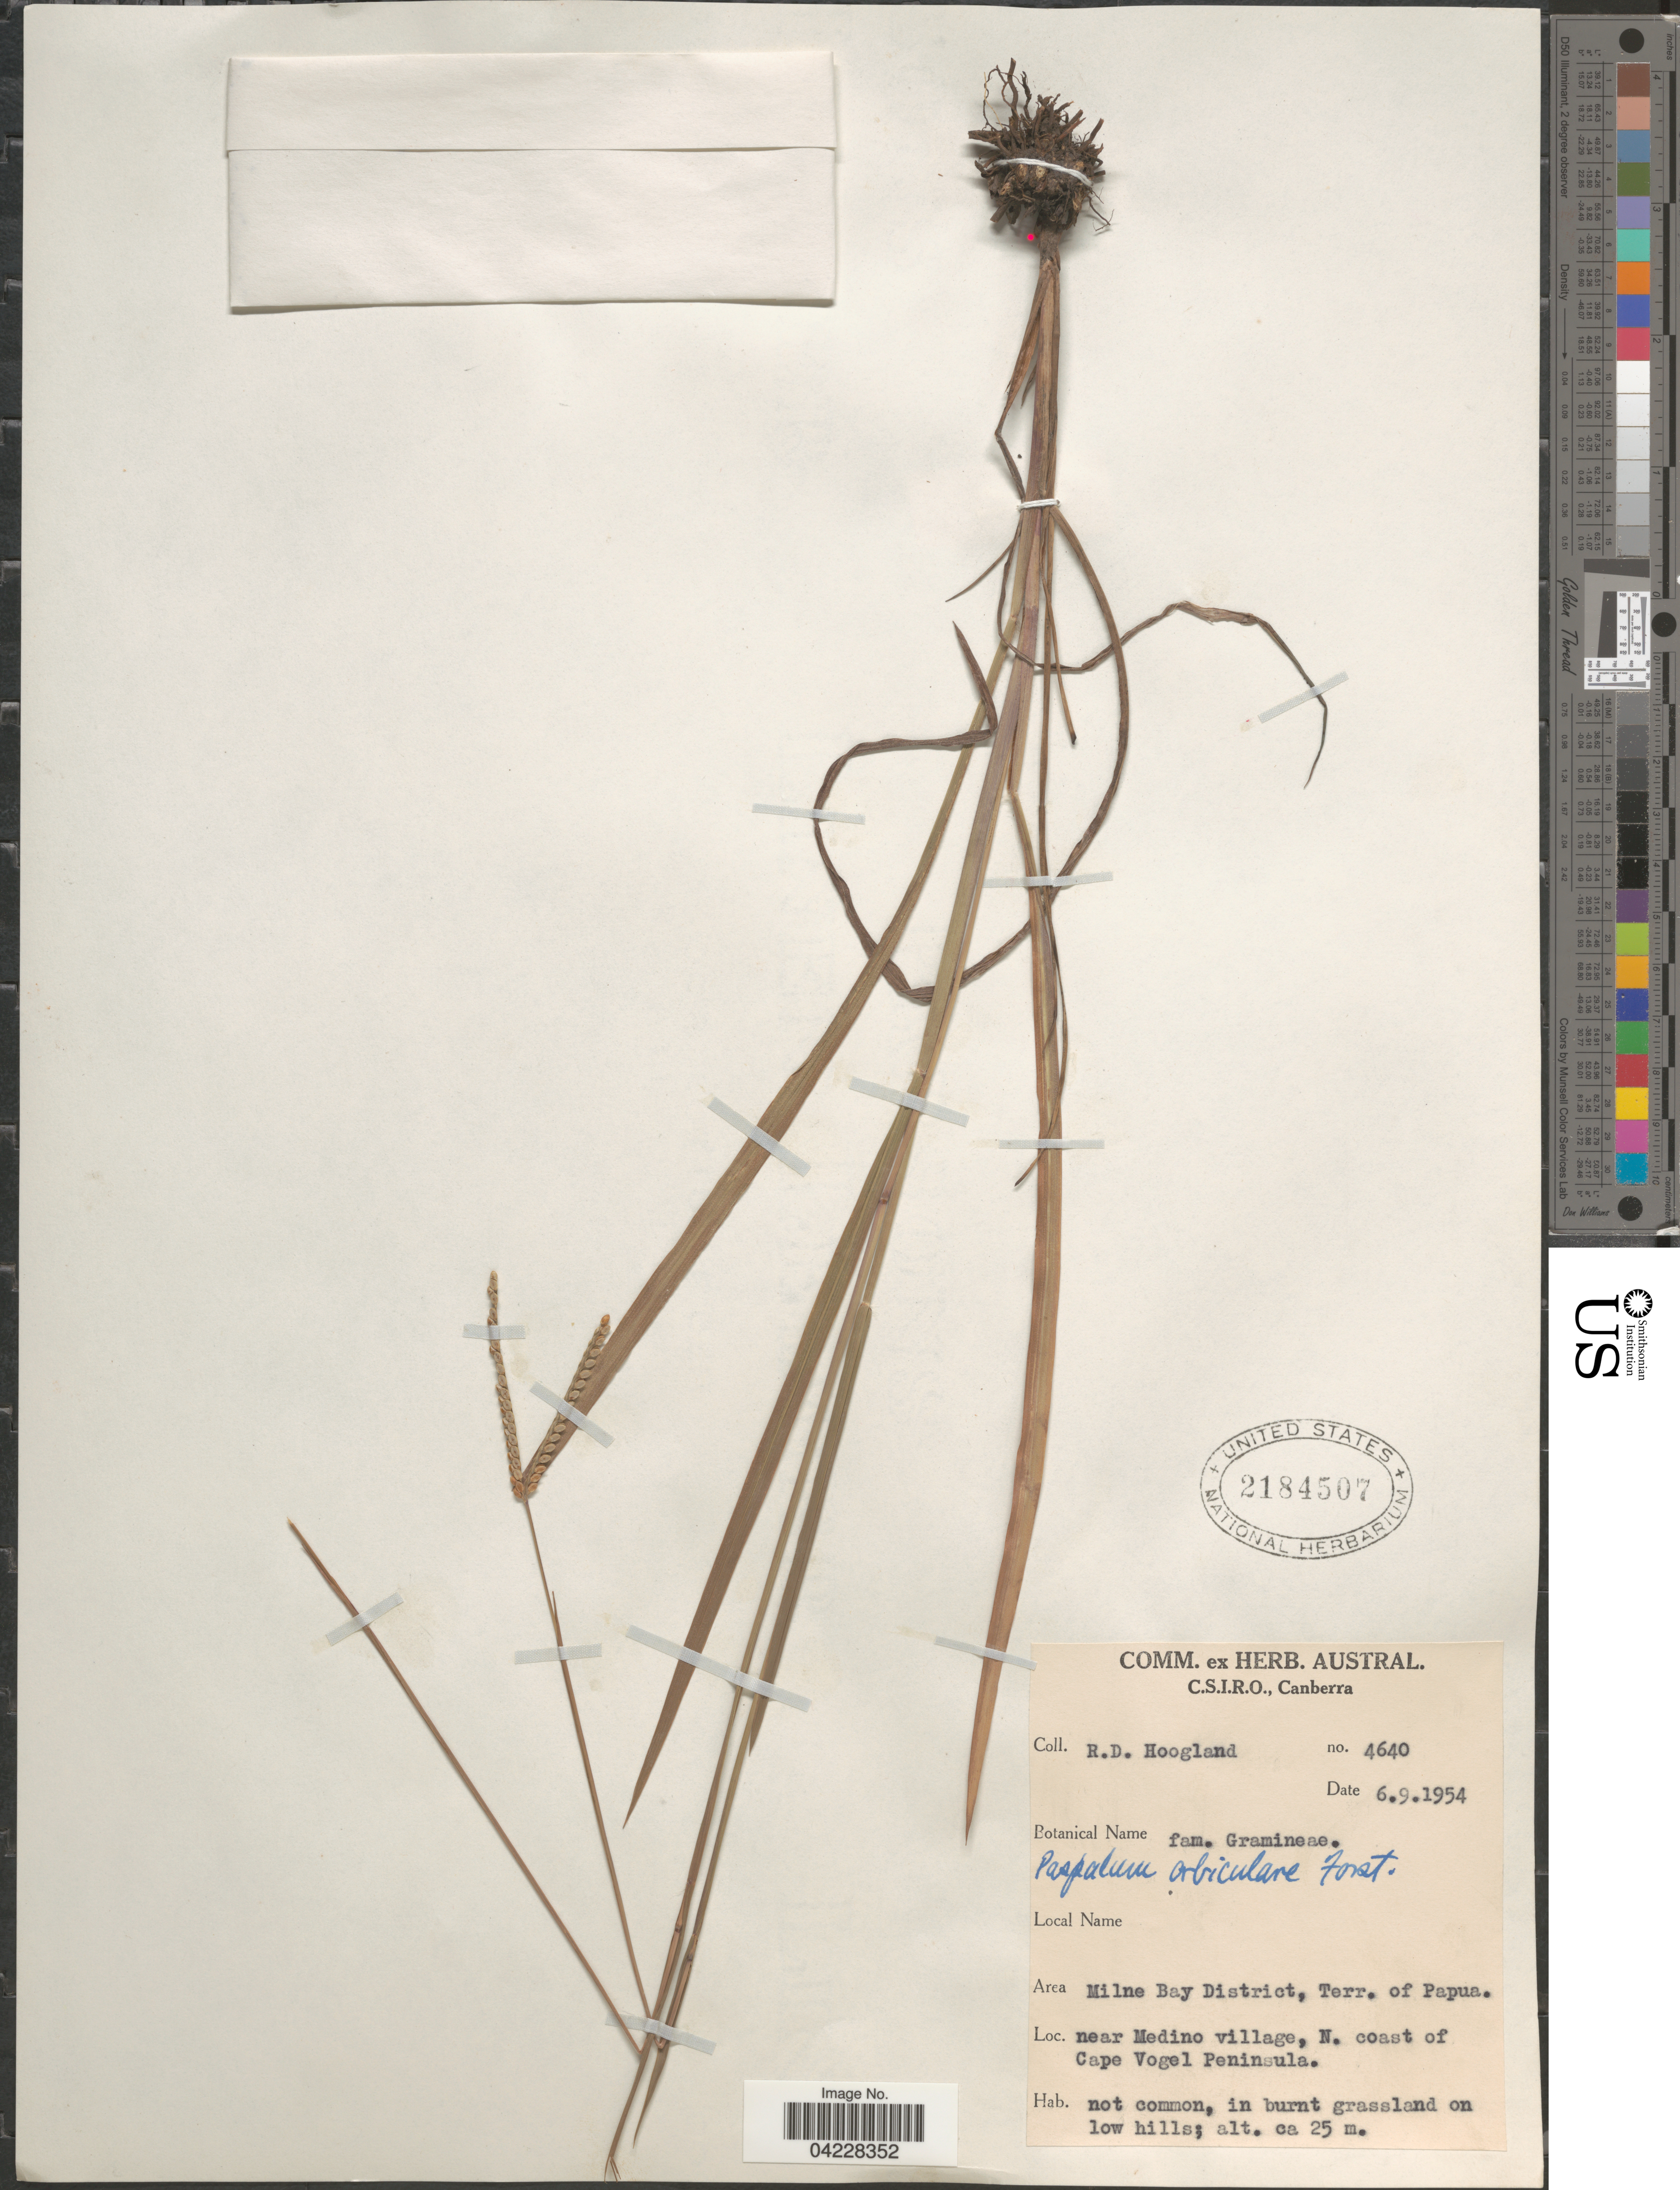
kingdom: Plantae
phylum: Tracheophyta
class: Liliopsida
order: Poales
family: Poaceae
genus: Paspalum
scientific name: Paspalum orbiculare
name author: G. Forst.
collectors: R. D. Hoogland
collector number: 4640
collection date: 1954-09-06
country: Papua New Guinea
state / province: Milne Bay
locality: Area Milne Bay District, Terr. of Papua. Near Medino village, N. coast of Cape Vogel Peninsula.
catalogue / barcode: US 2184507